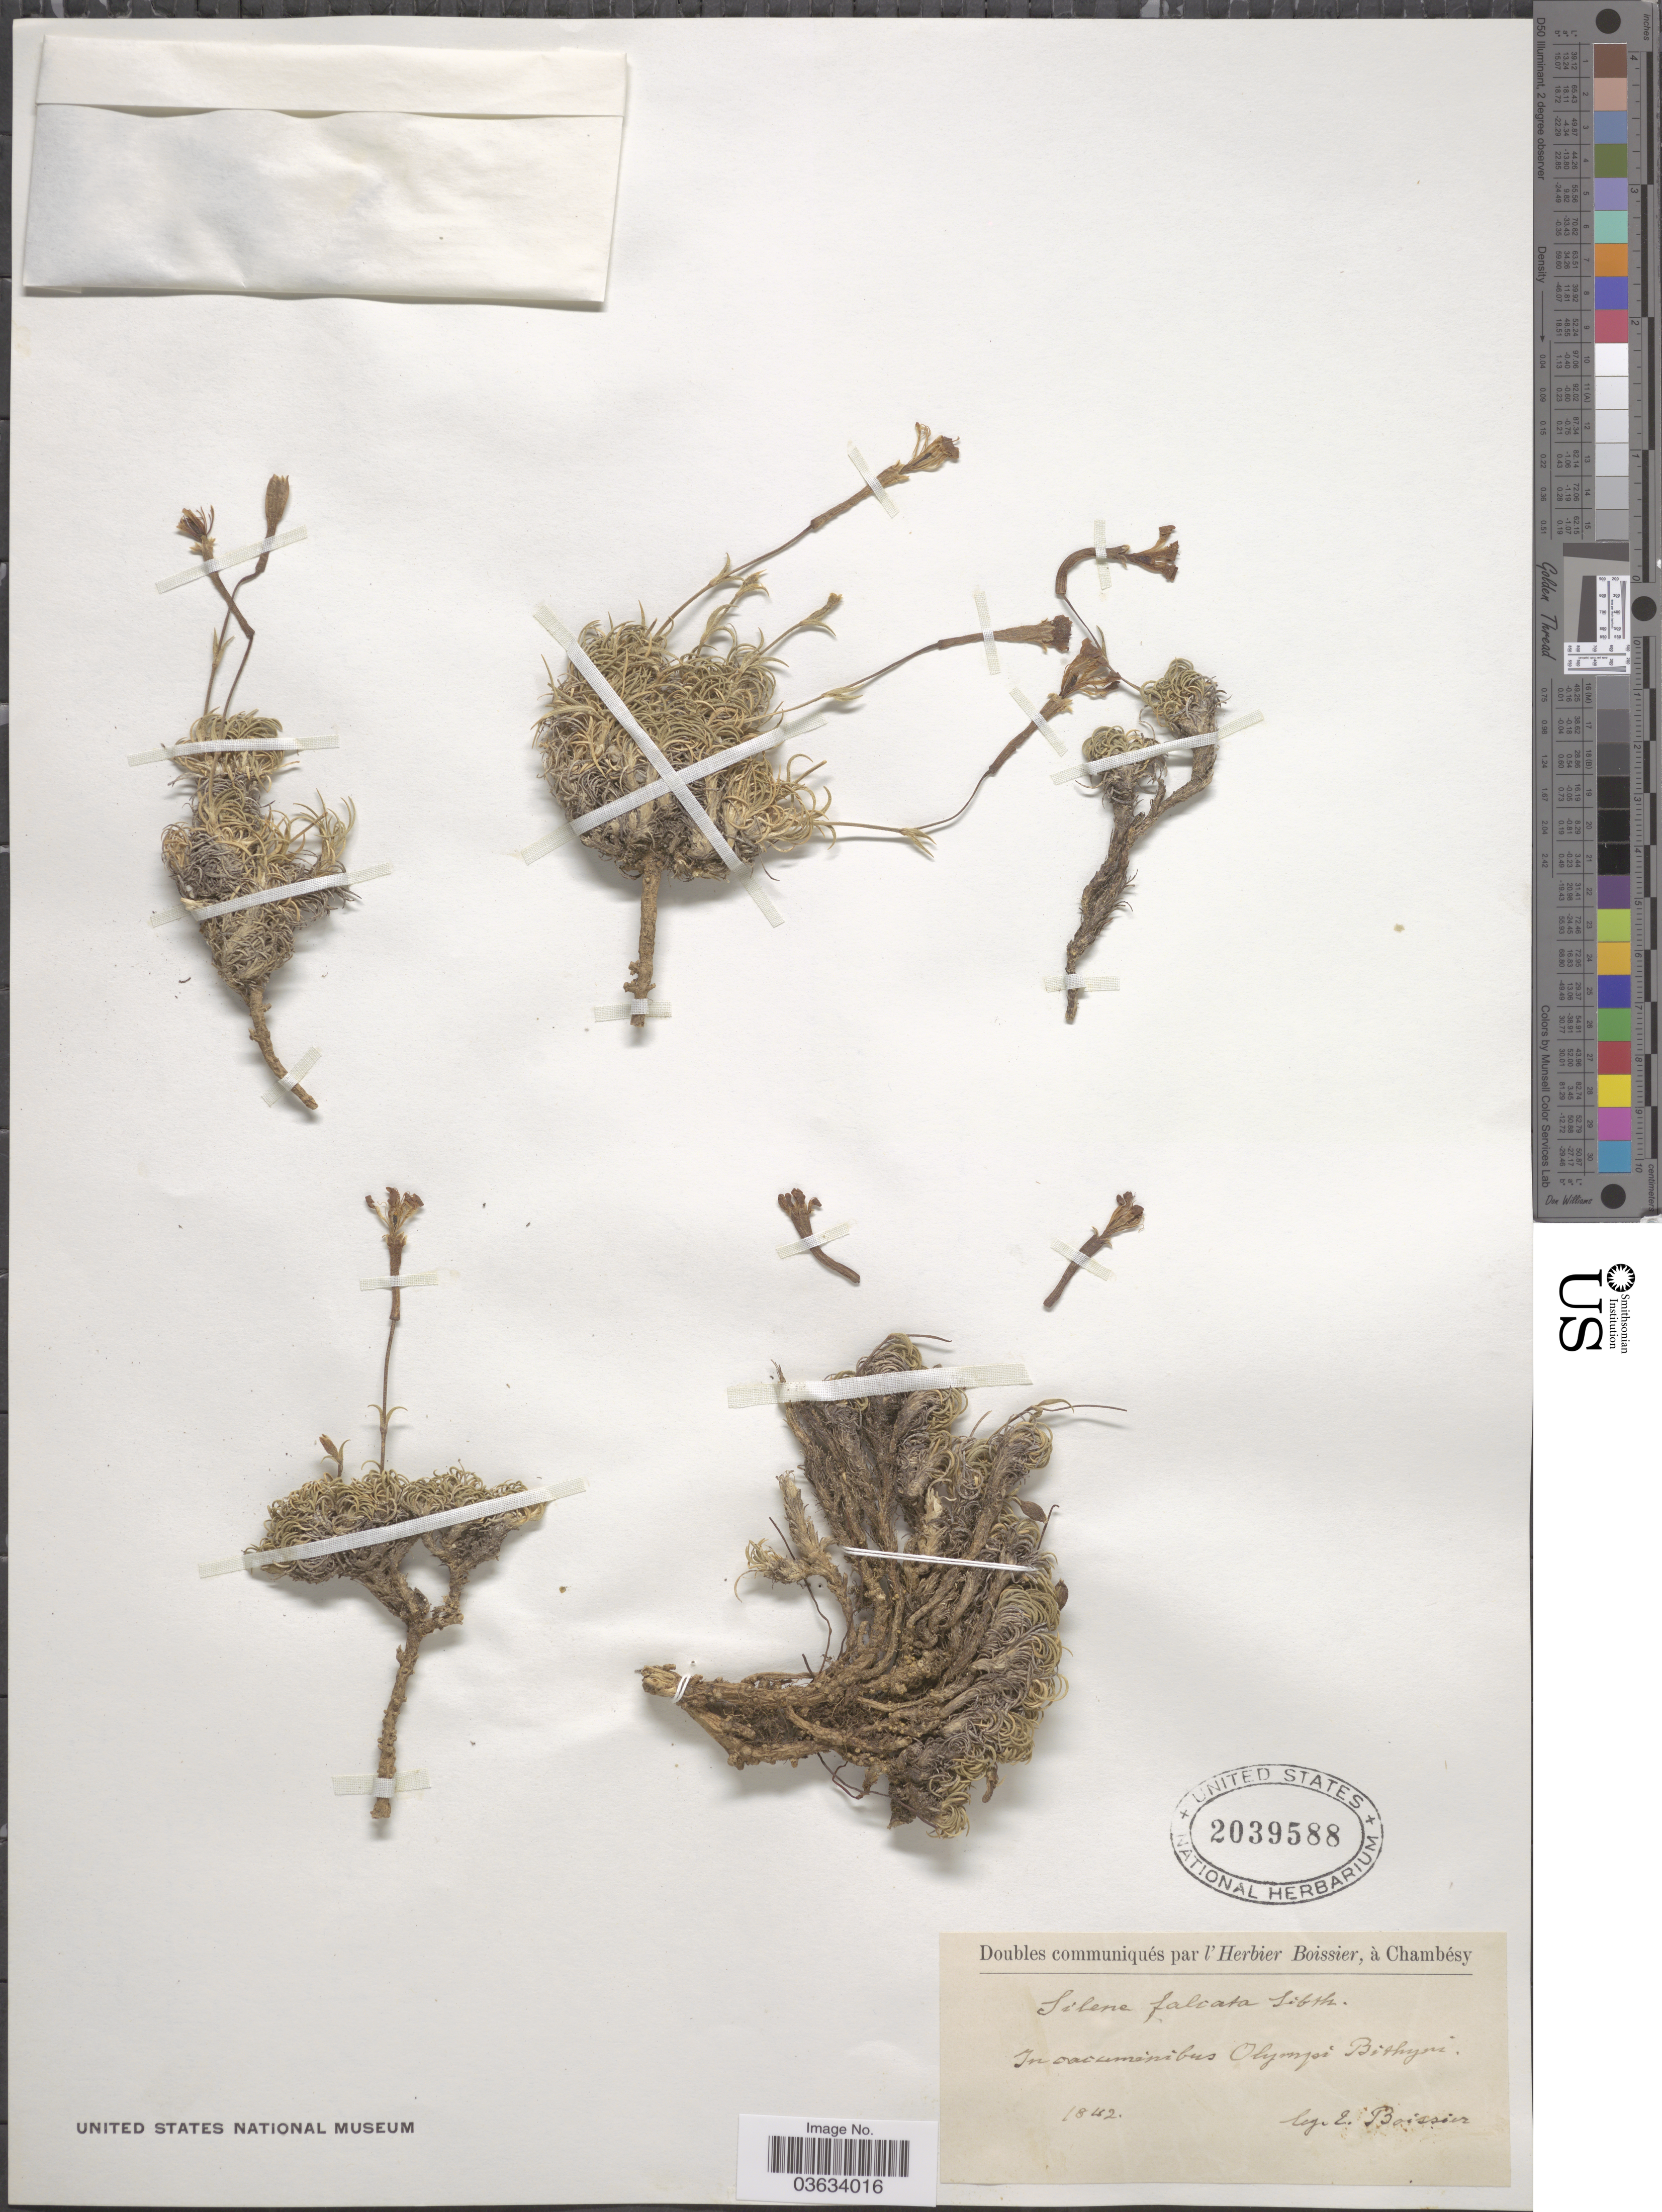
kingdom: Plantae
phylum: Tracheophyta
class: Magnoliopsida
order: Caryophyllales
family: Caryophyllaceae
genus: Silene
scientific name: Silene falcata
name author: Sm.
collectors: P. Boissier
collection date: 1842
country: Turkey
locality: In cacuminibus Olympi Bithyni.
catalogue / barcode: US 2039588